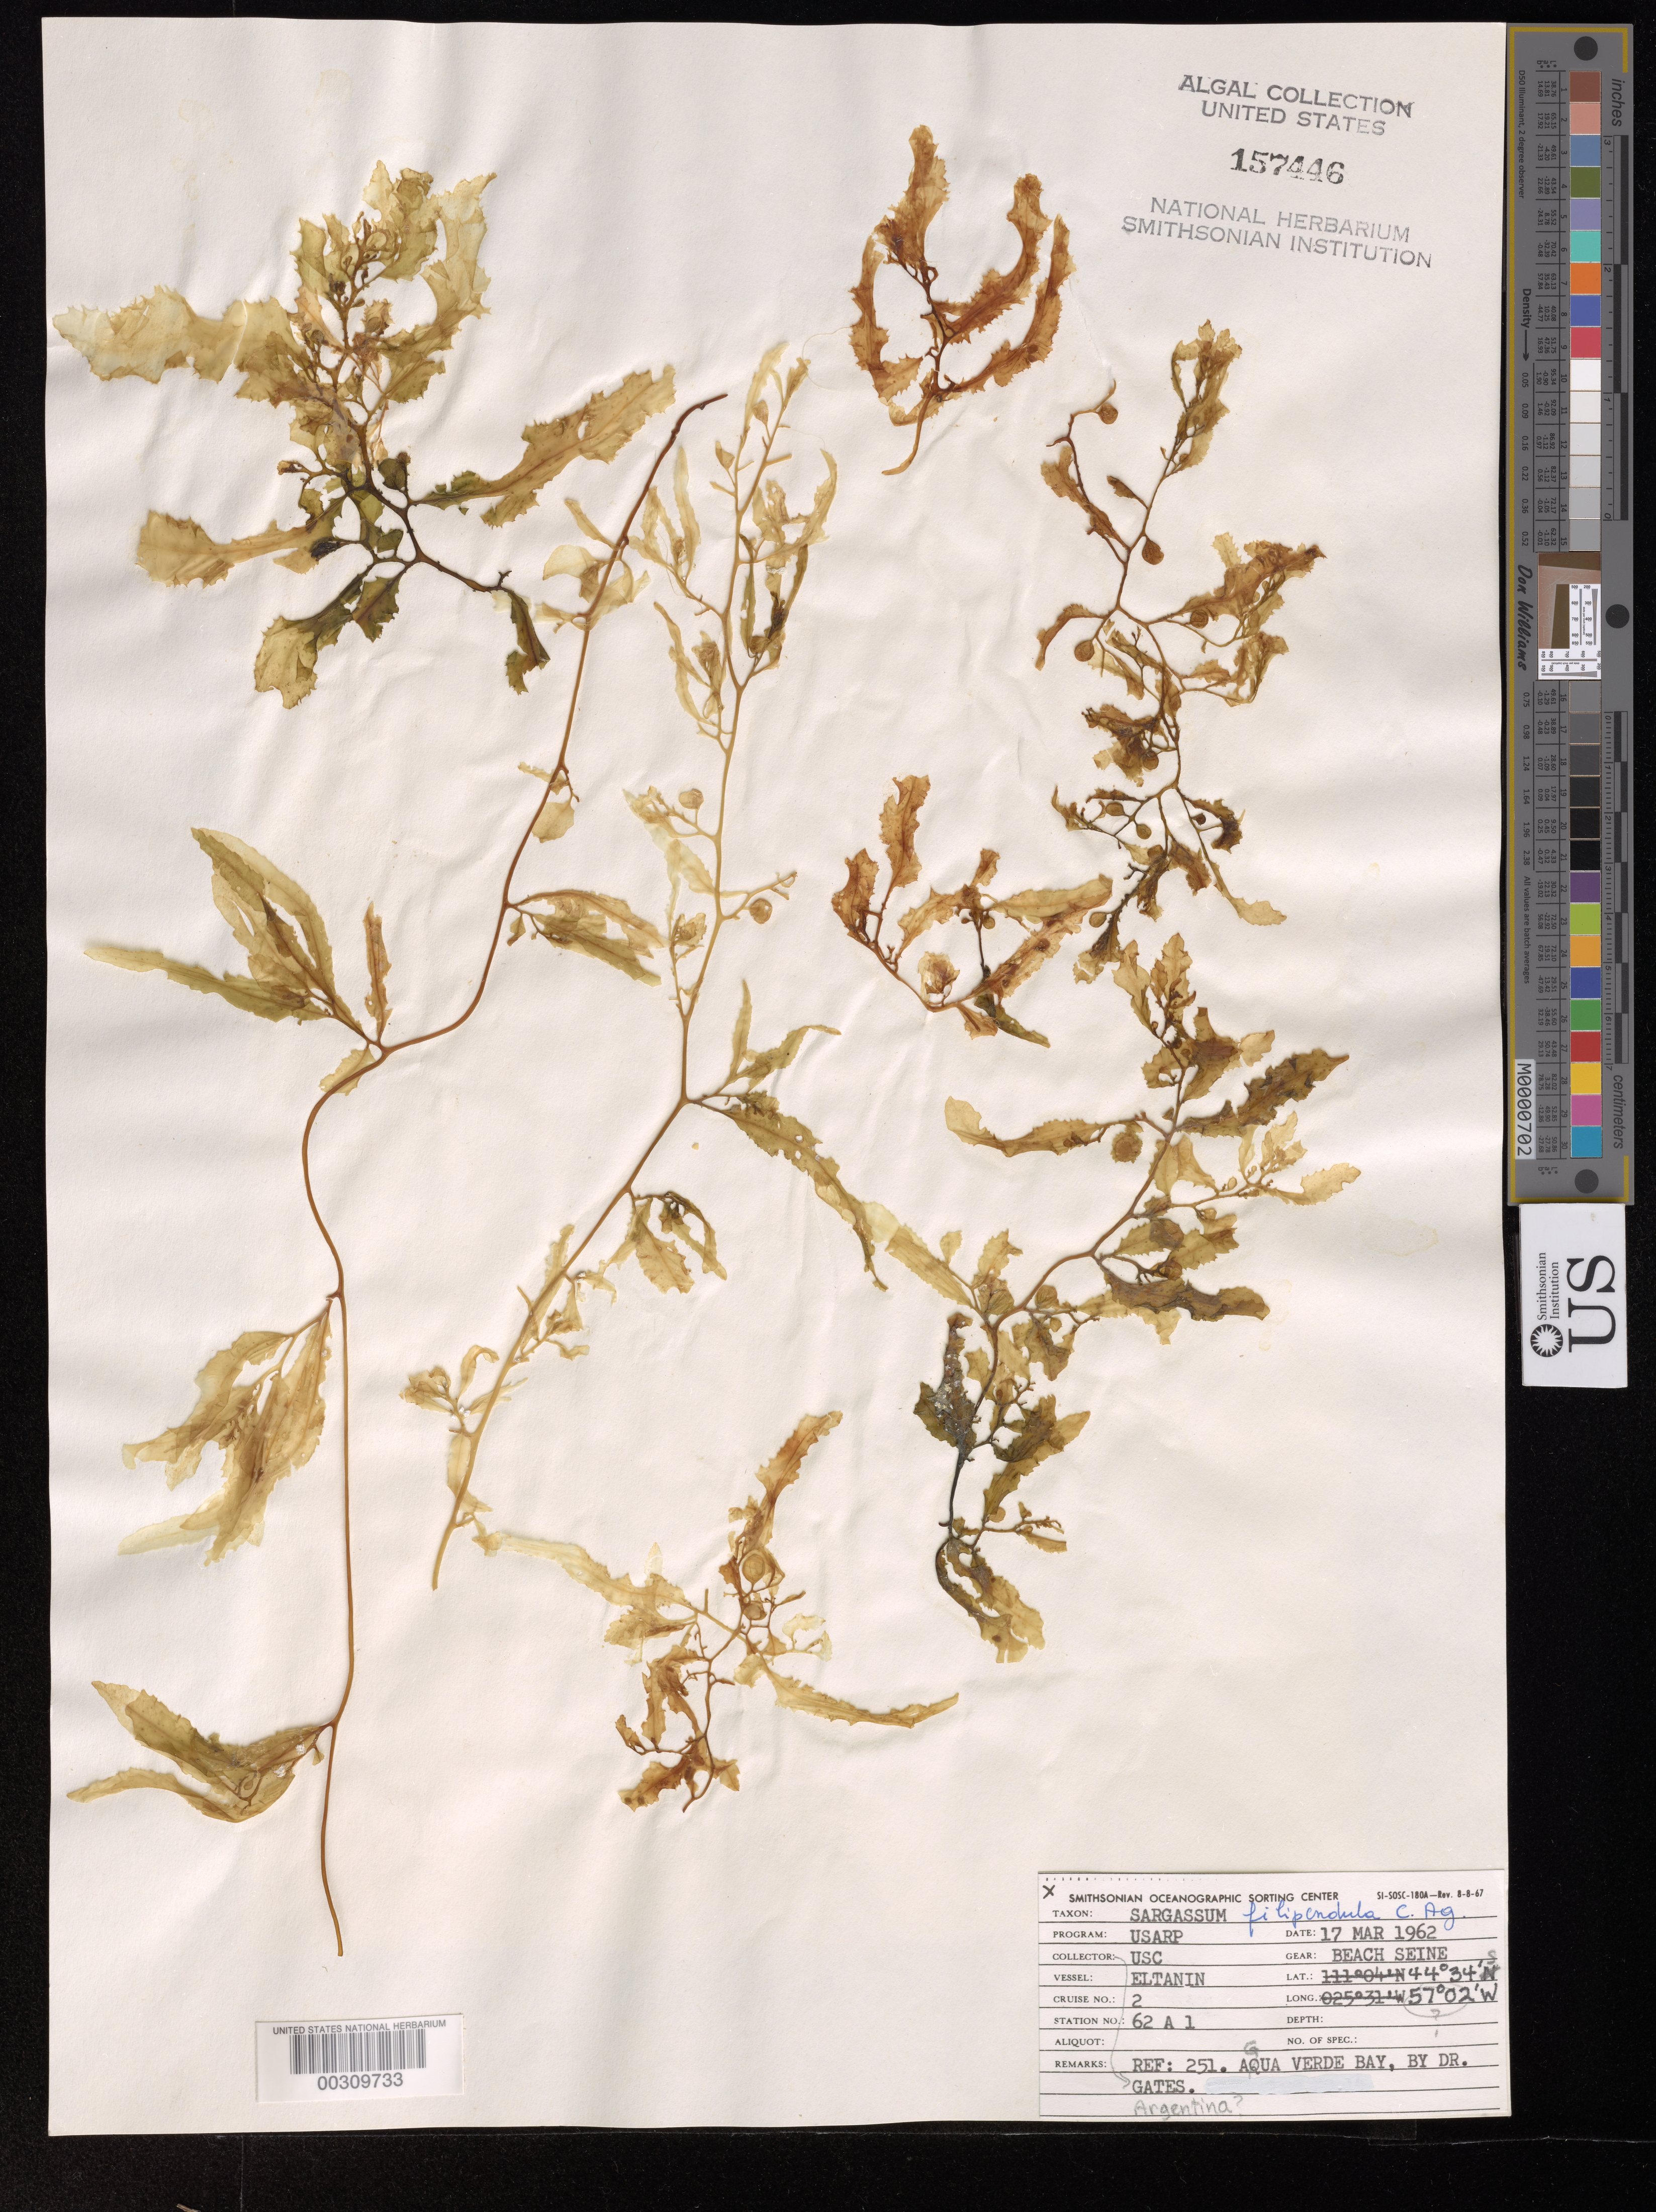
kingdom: Chromista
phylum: Ochrophyta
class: Phaeophyceae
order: Fucales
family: Sargassaceae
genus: Sargassum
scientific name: Sargassum filipendula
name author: C. Agardh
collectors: USC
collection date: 1962-03-17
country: Argentina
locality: Ref. 251; Agua Verde Bay, by dr. gates.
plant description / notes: USARP Program. Vessel: Eltanin. Cruise No. 2. Staton No. 62 A 1.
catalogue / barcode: US 157446